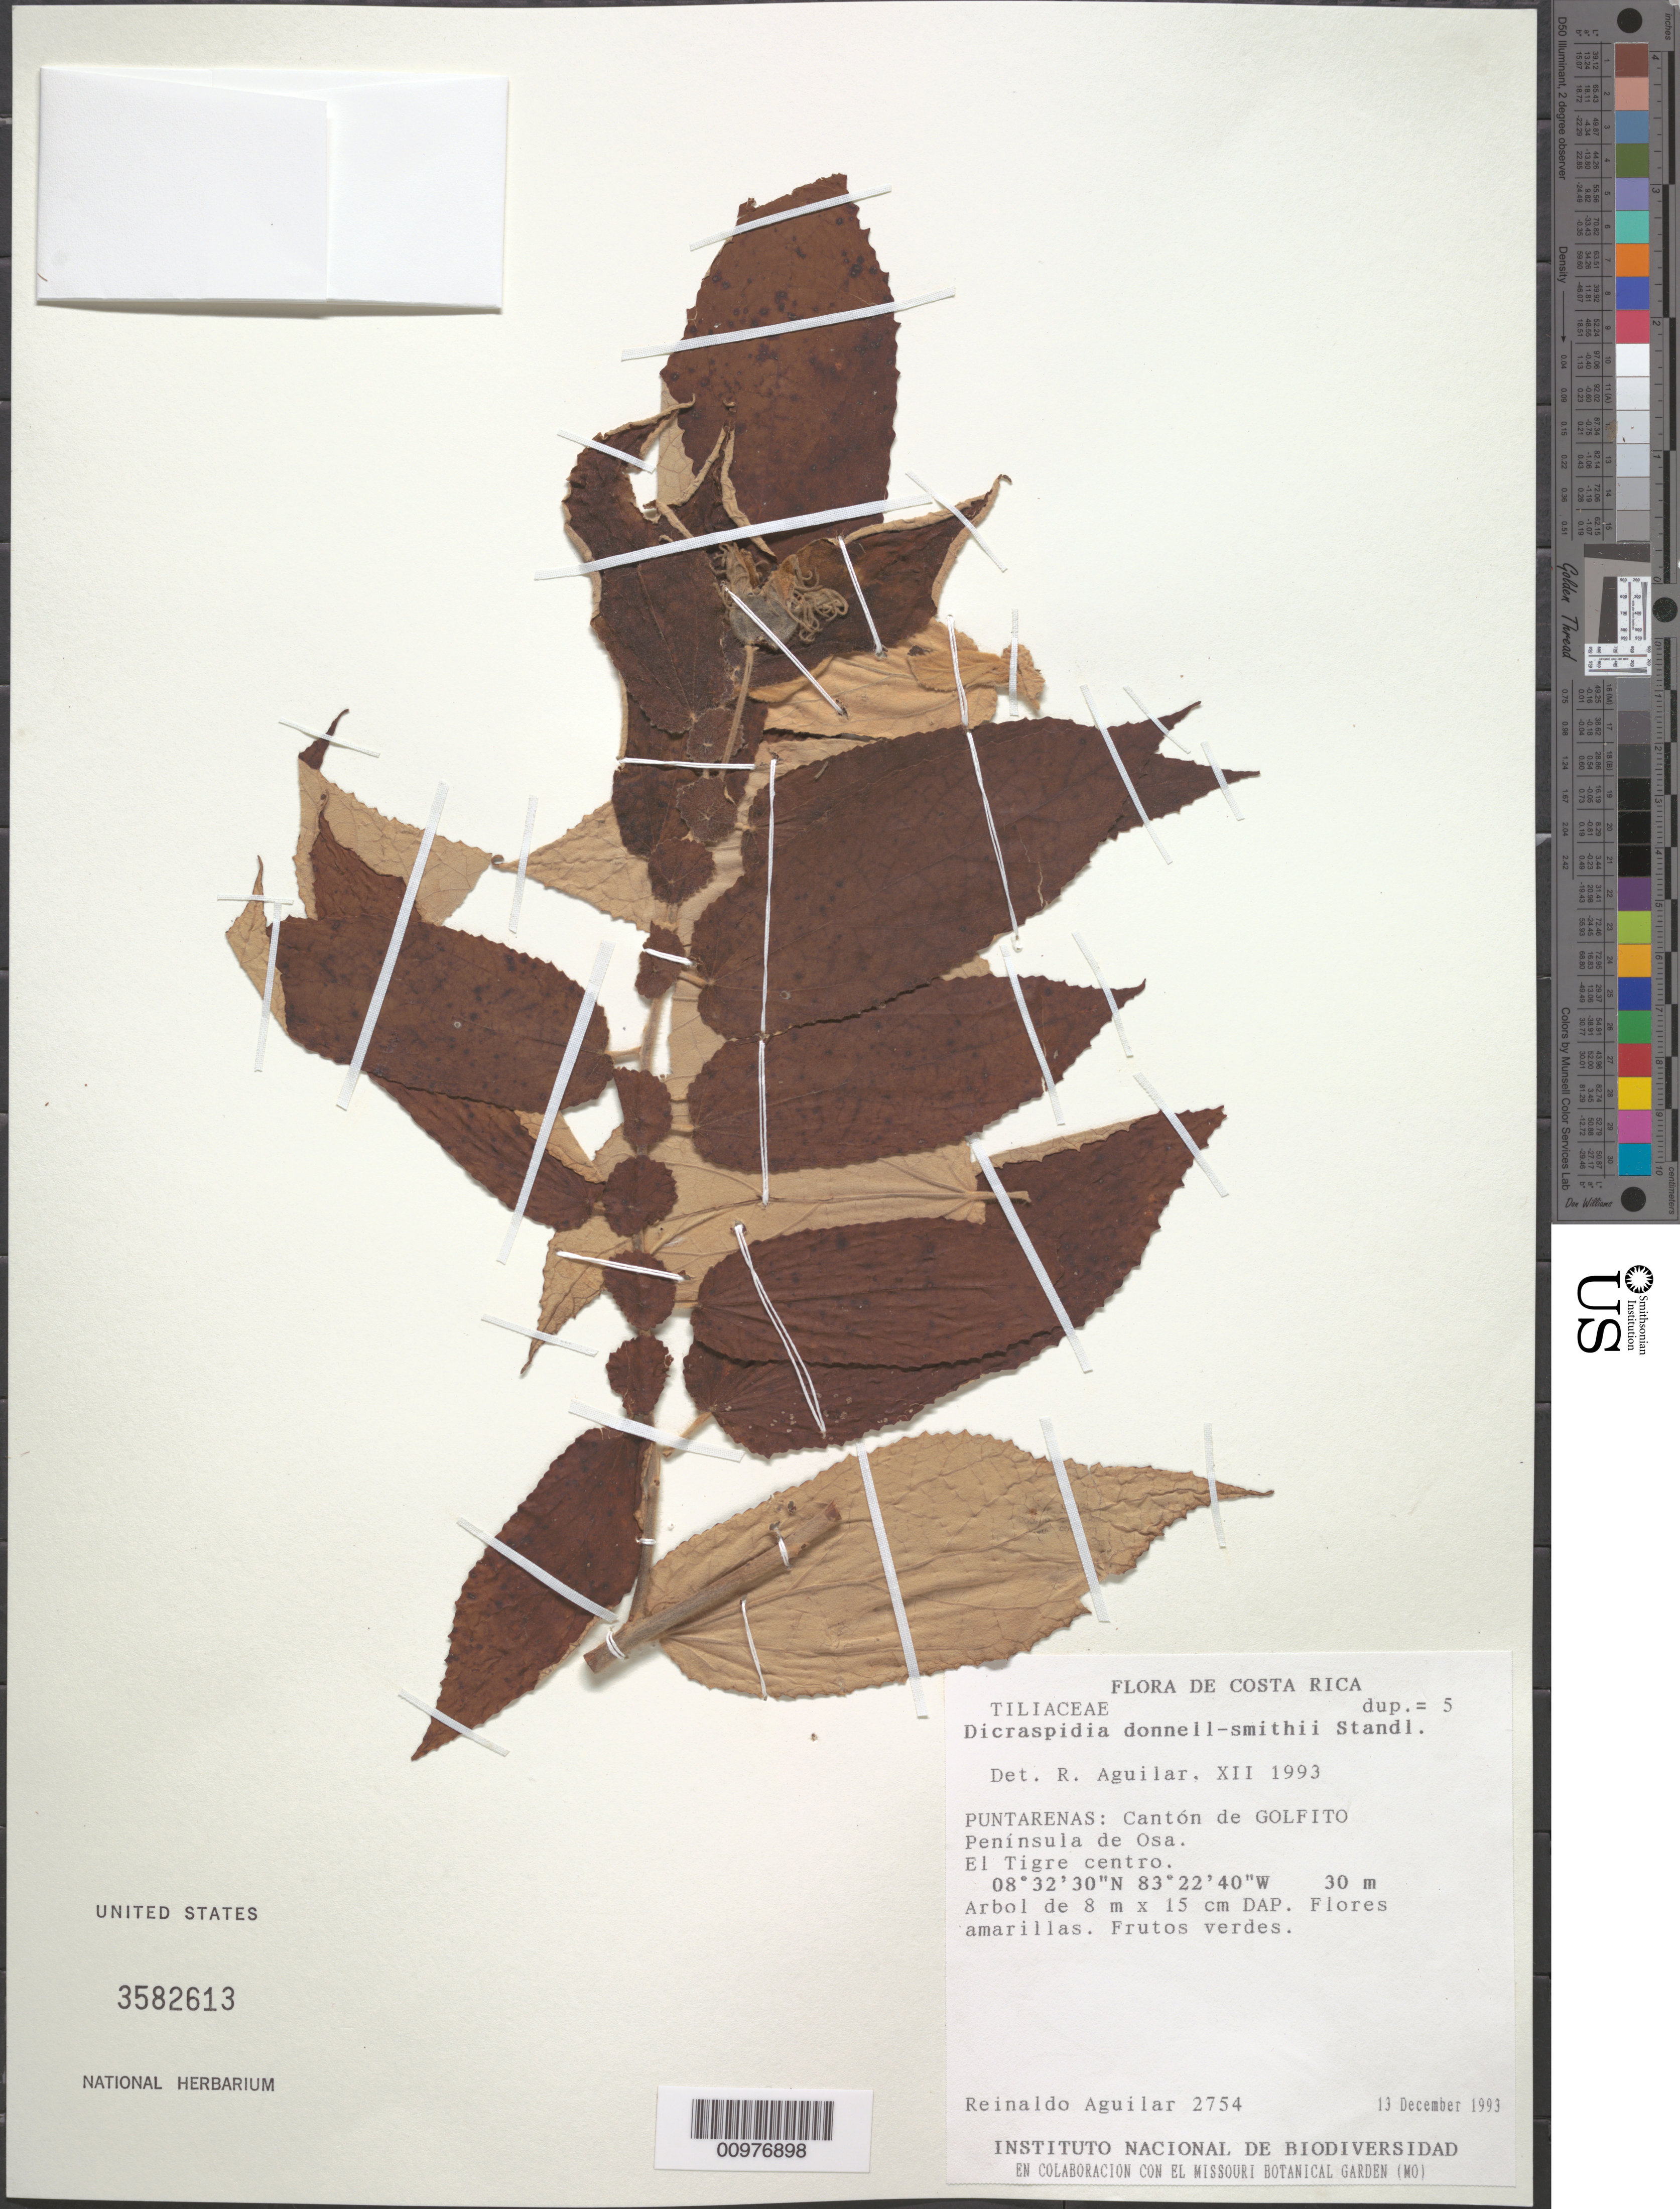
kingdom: Plantae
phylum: Tracheophyta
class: Magnoliopsida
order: Malvales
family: Muntingiaceae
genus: Dicraspidia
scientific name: Dicraspidia donnell-smithii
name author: Standl.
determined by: Aguilar, R.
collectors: R. Aguilar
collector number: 2754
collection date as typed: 13 December 1993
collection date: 1993-12-13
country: Costa Rica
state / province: Puntarenas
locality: Canton de Golfito. Peninsula de Osa. El Tigre centro.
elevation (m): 30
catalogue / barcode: US 3582613